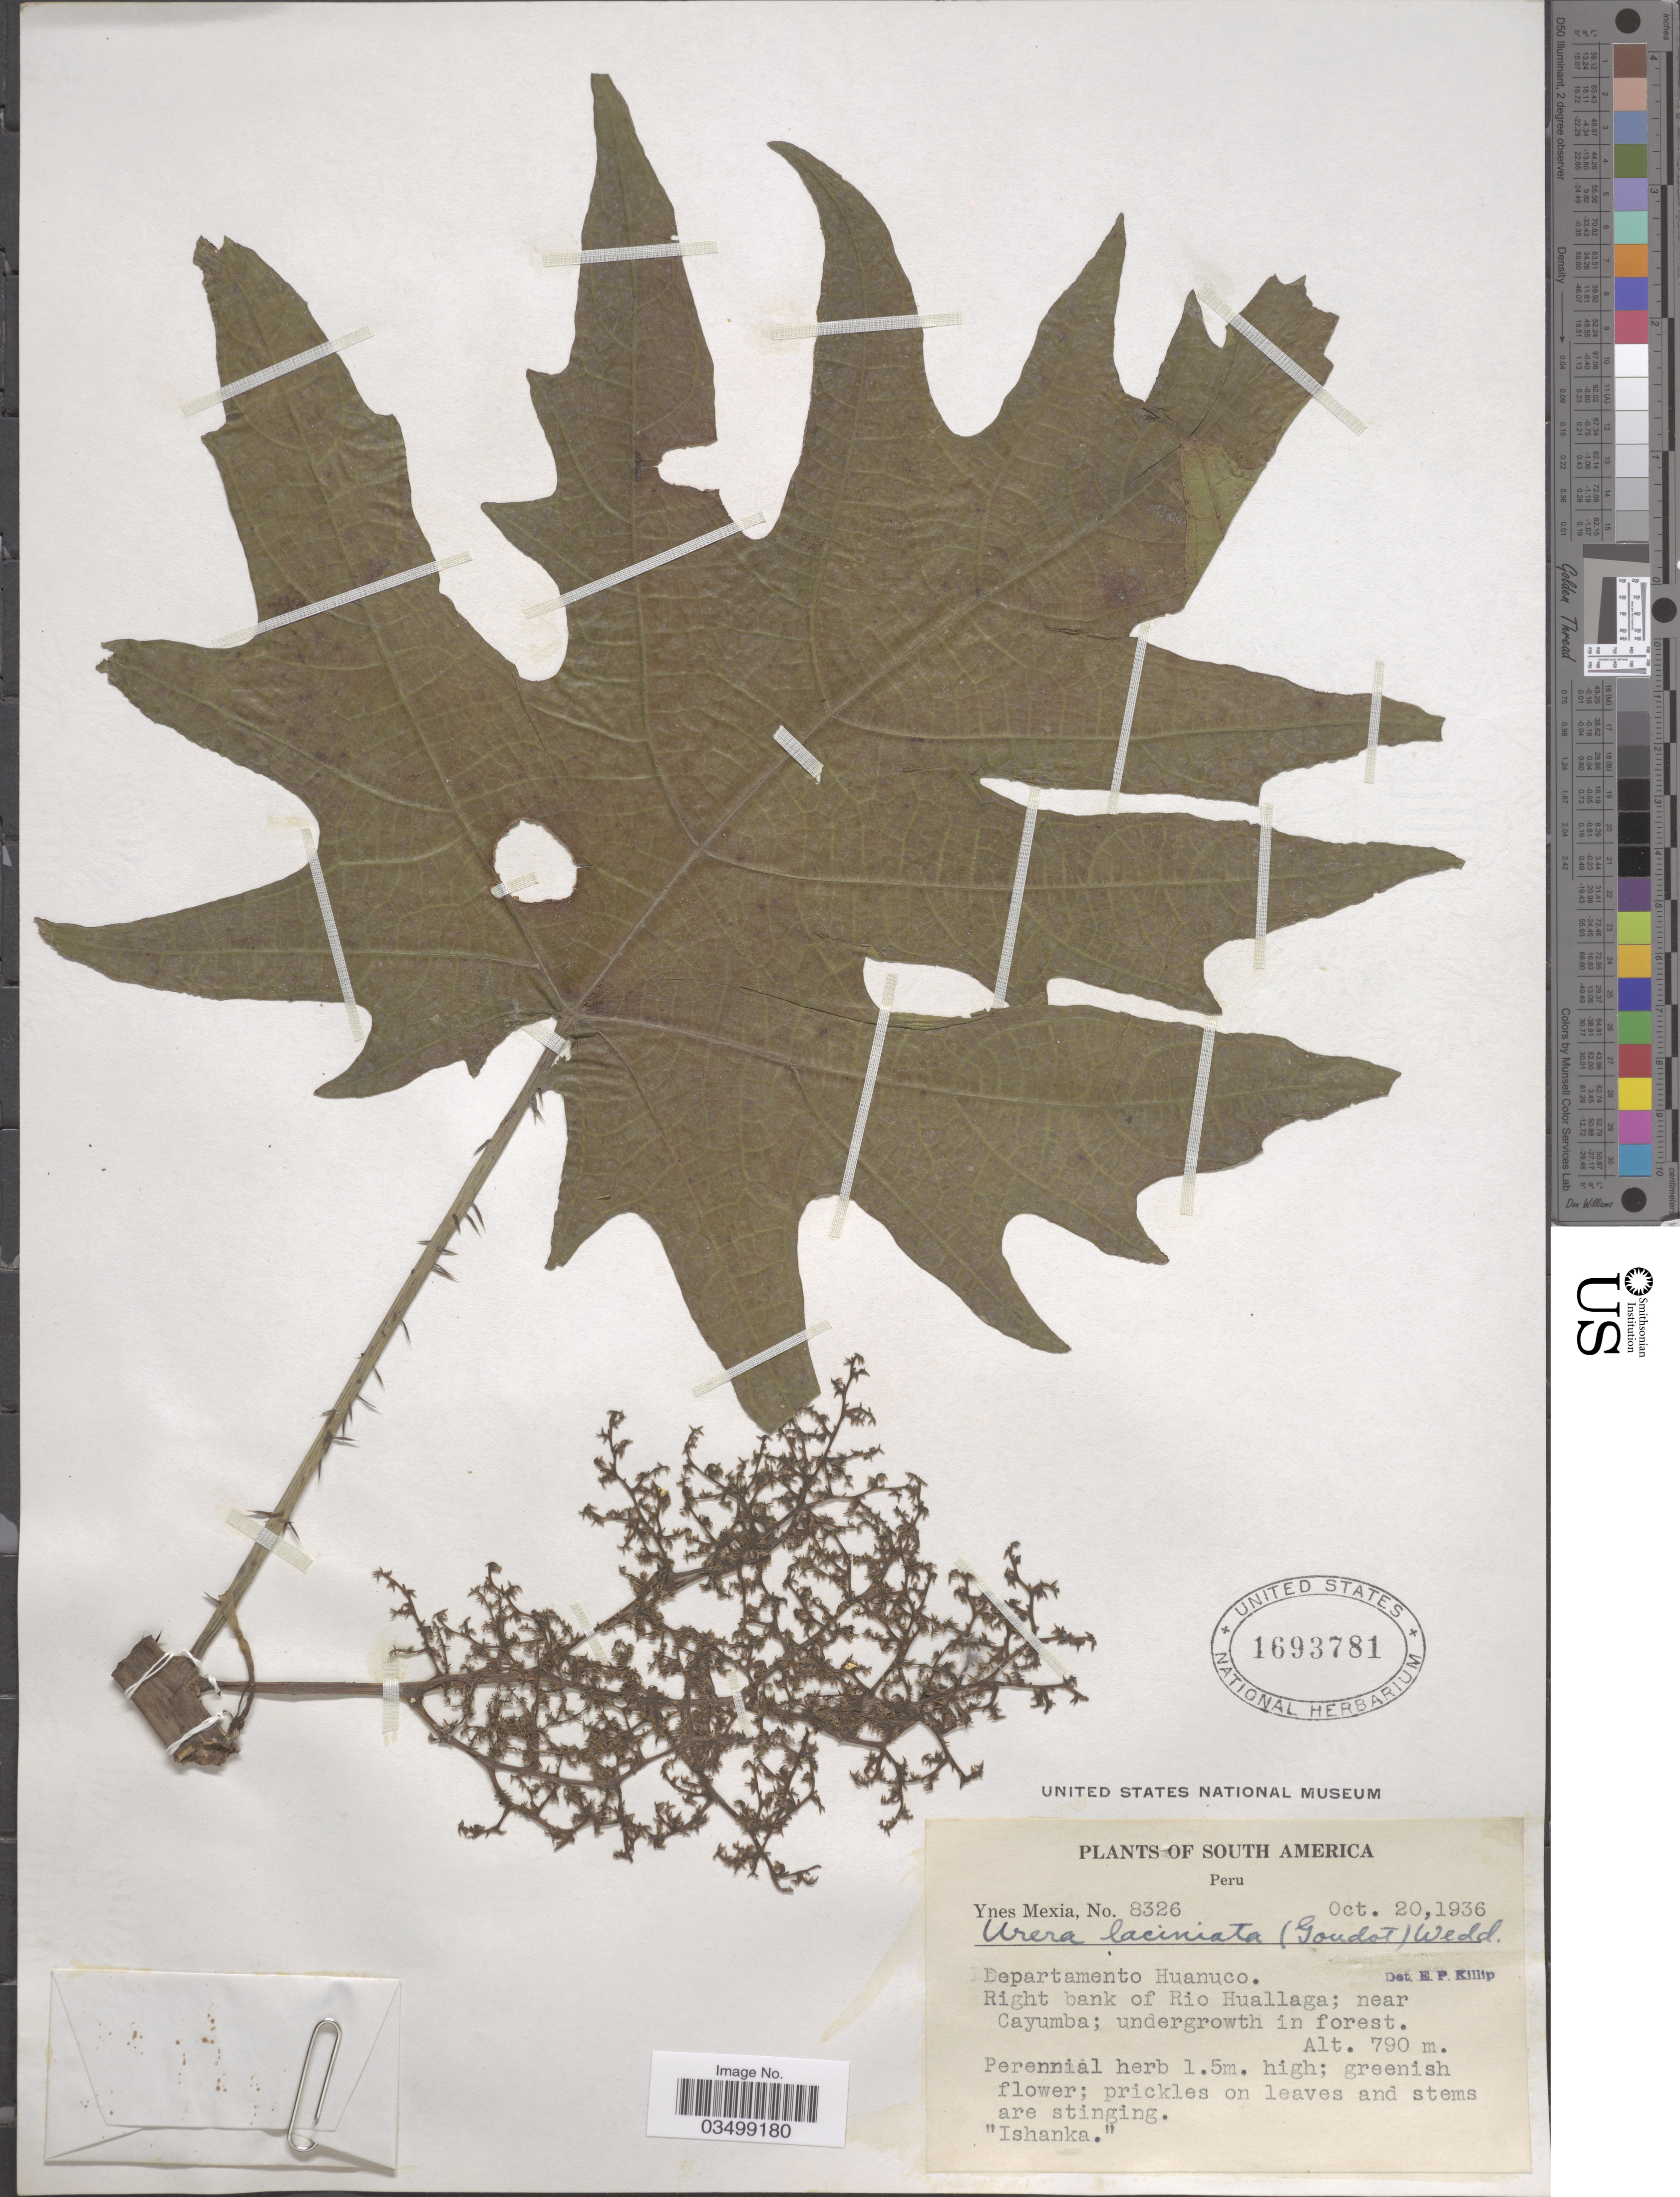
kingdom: Plantae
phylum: Tracheophyta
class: Magnoliopsida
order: Rosales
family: Urticaceae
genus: Urera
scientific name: Urera laciniata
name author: (Gaudich.) Wedd.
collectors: Y. Mexia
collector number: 8326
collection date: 1936-10-20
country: Peru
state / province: Huánuco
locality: Departamento Huanuco. Right bank of Rio Huallaga; near Cayumba.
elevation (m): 790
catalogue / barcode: US 1693781